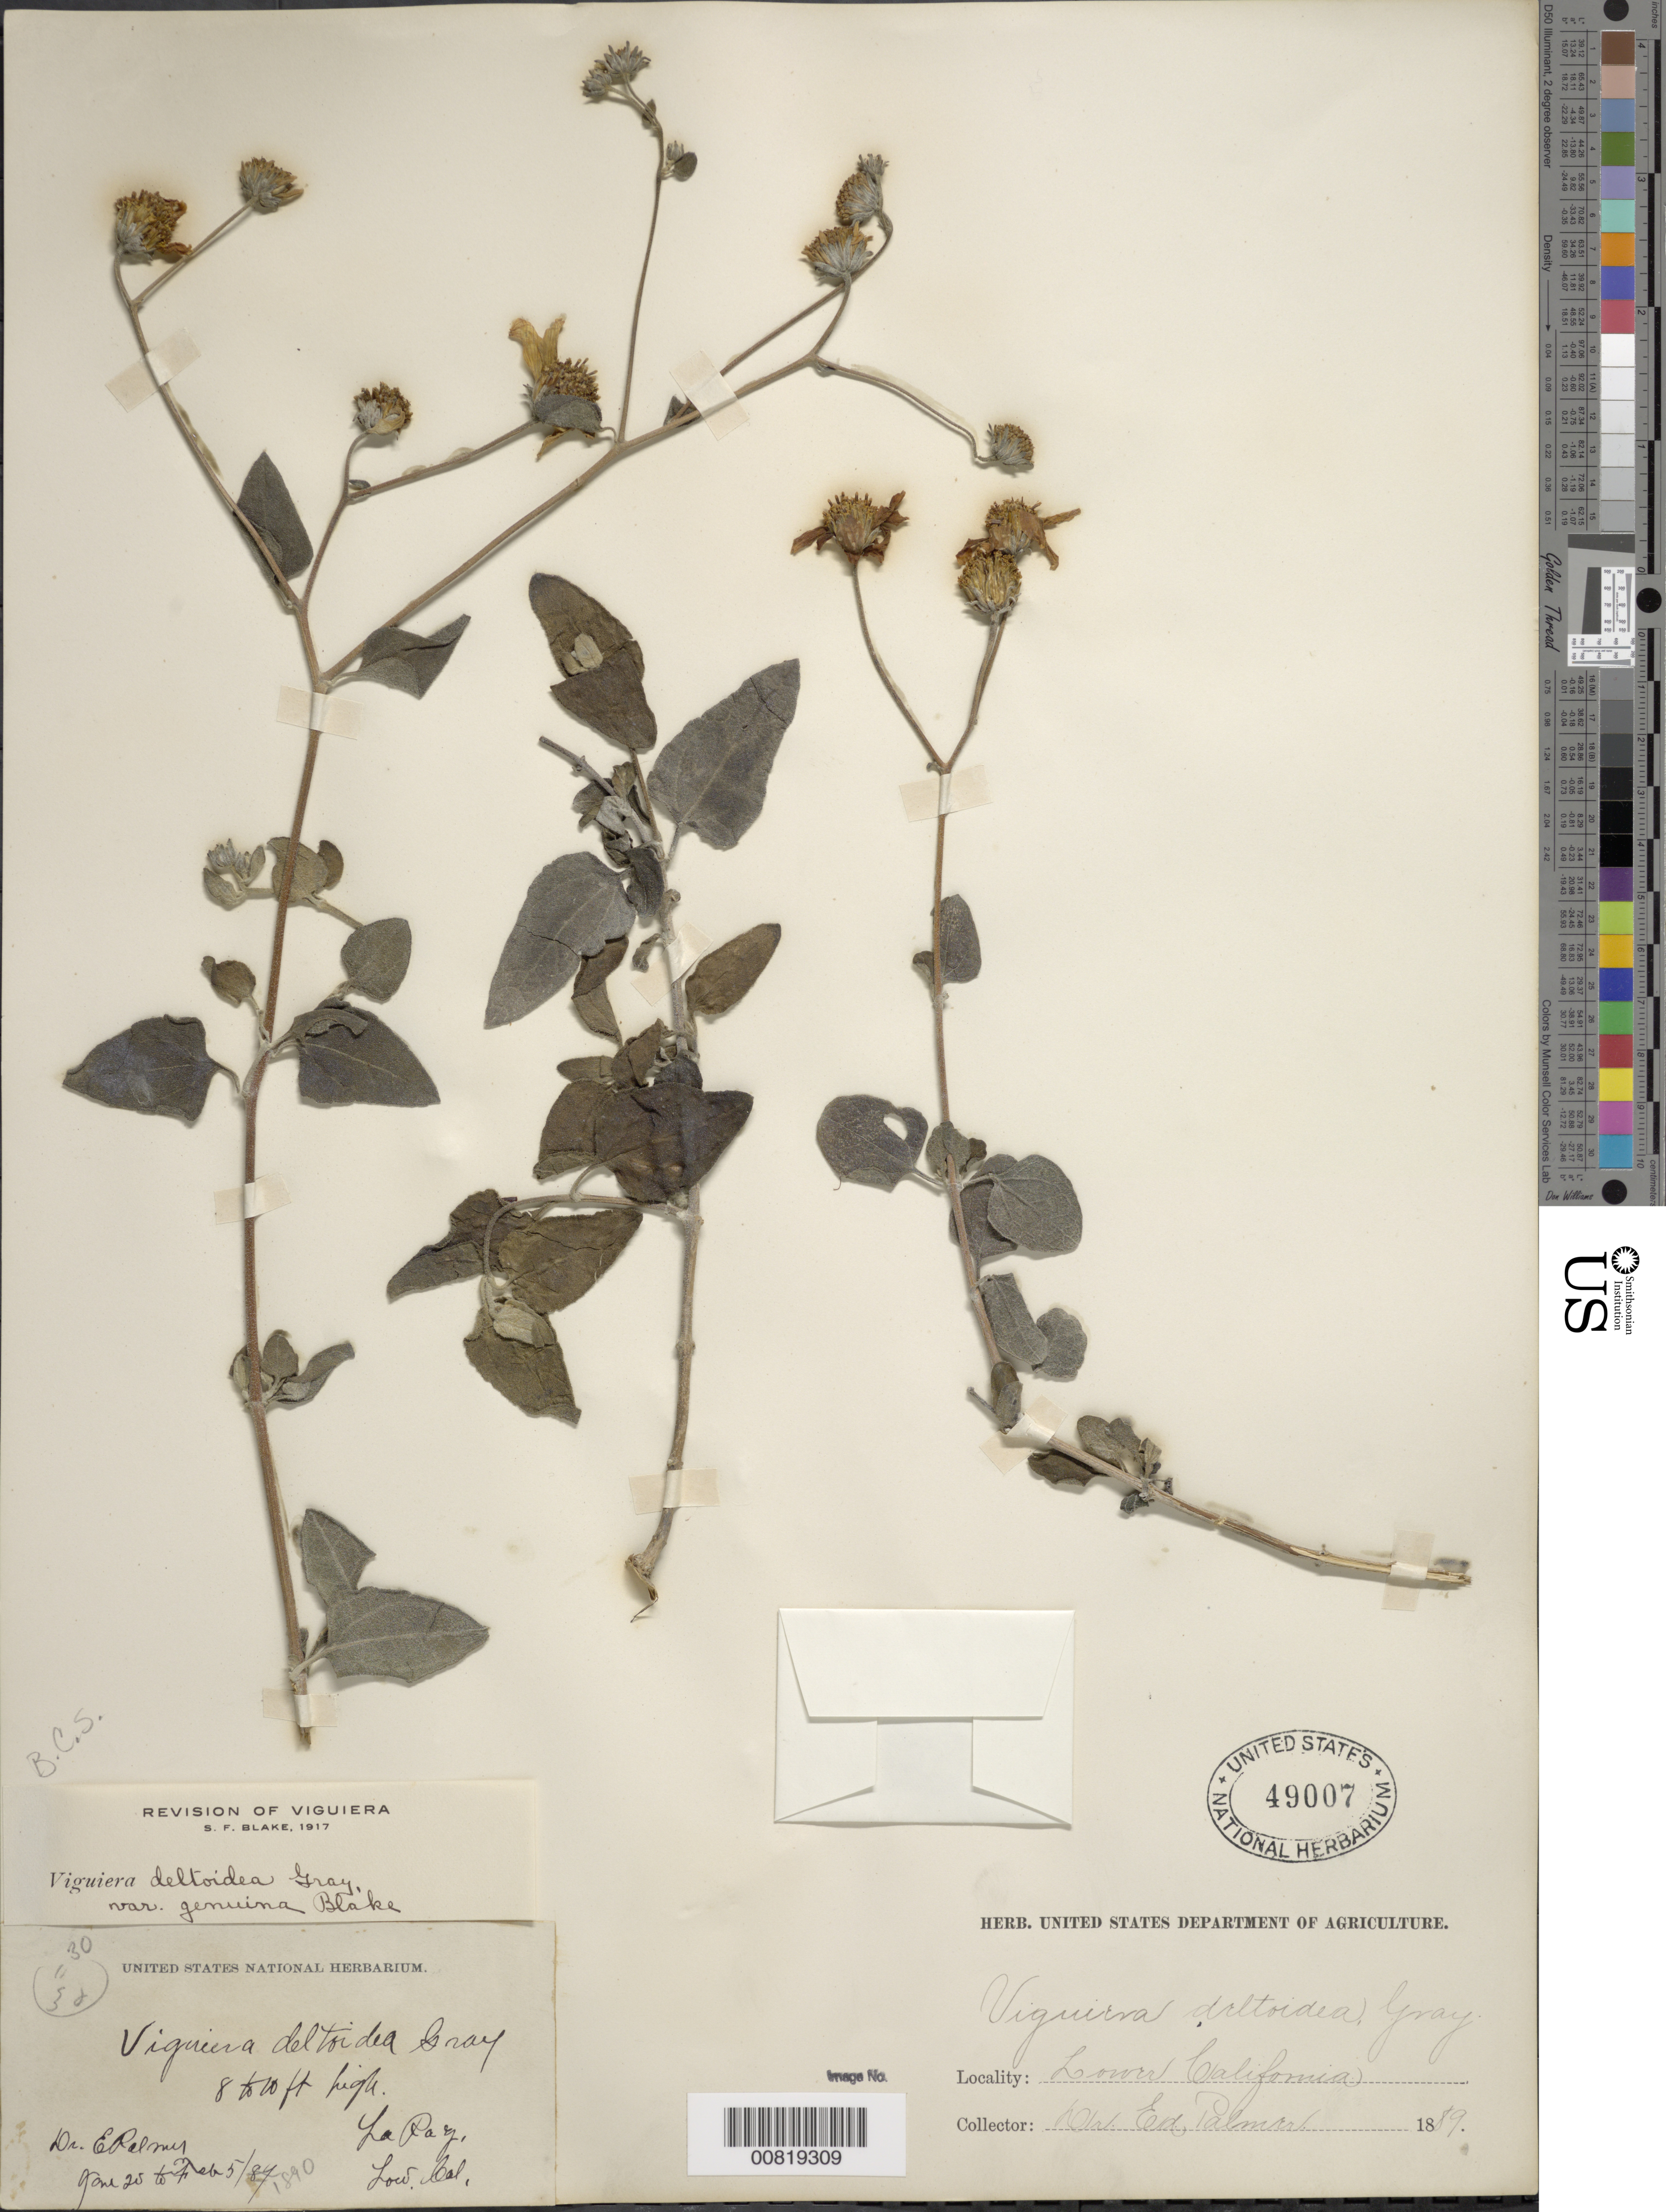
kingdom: Plantae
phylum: Tracheophyta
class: Magnoliopsida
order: Asterales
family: Asteraceae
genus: Viguiera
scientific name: Viguiera deltoidea var. genuina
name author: S.F. Blake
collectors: E. Palmer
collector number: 32*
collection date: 1889-01-20/1889-02-05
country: Mexico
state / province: Baja California Sur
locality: La Paz, Lower California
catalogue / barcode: US 49007